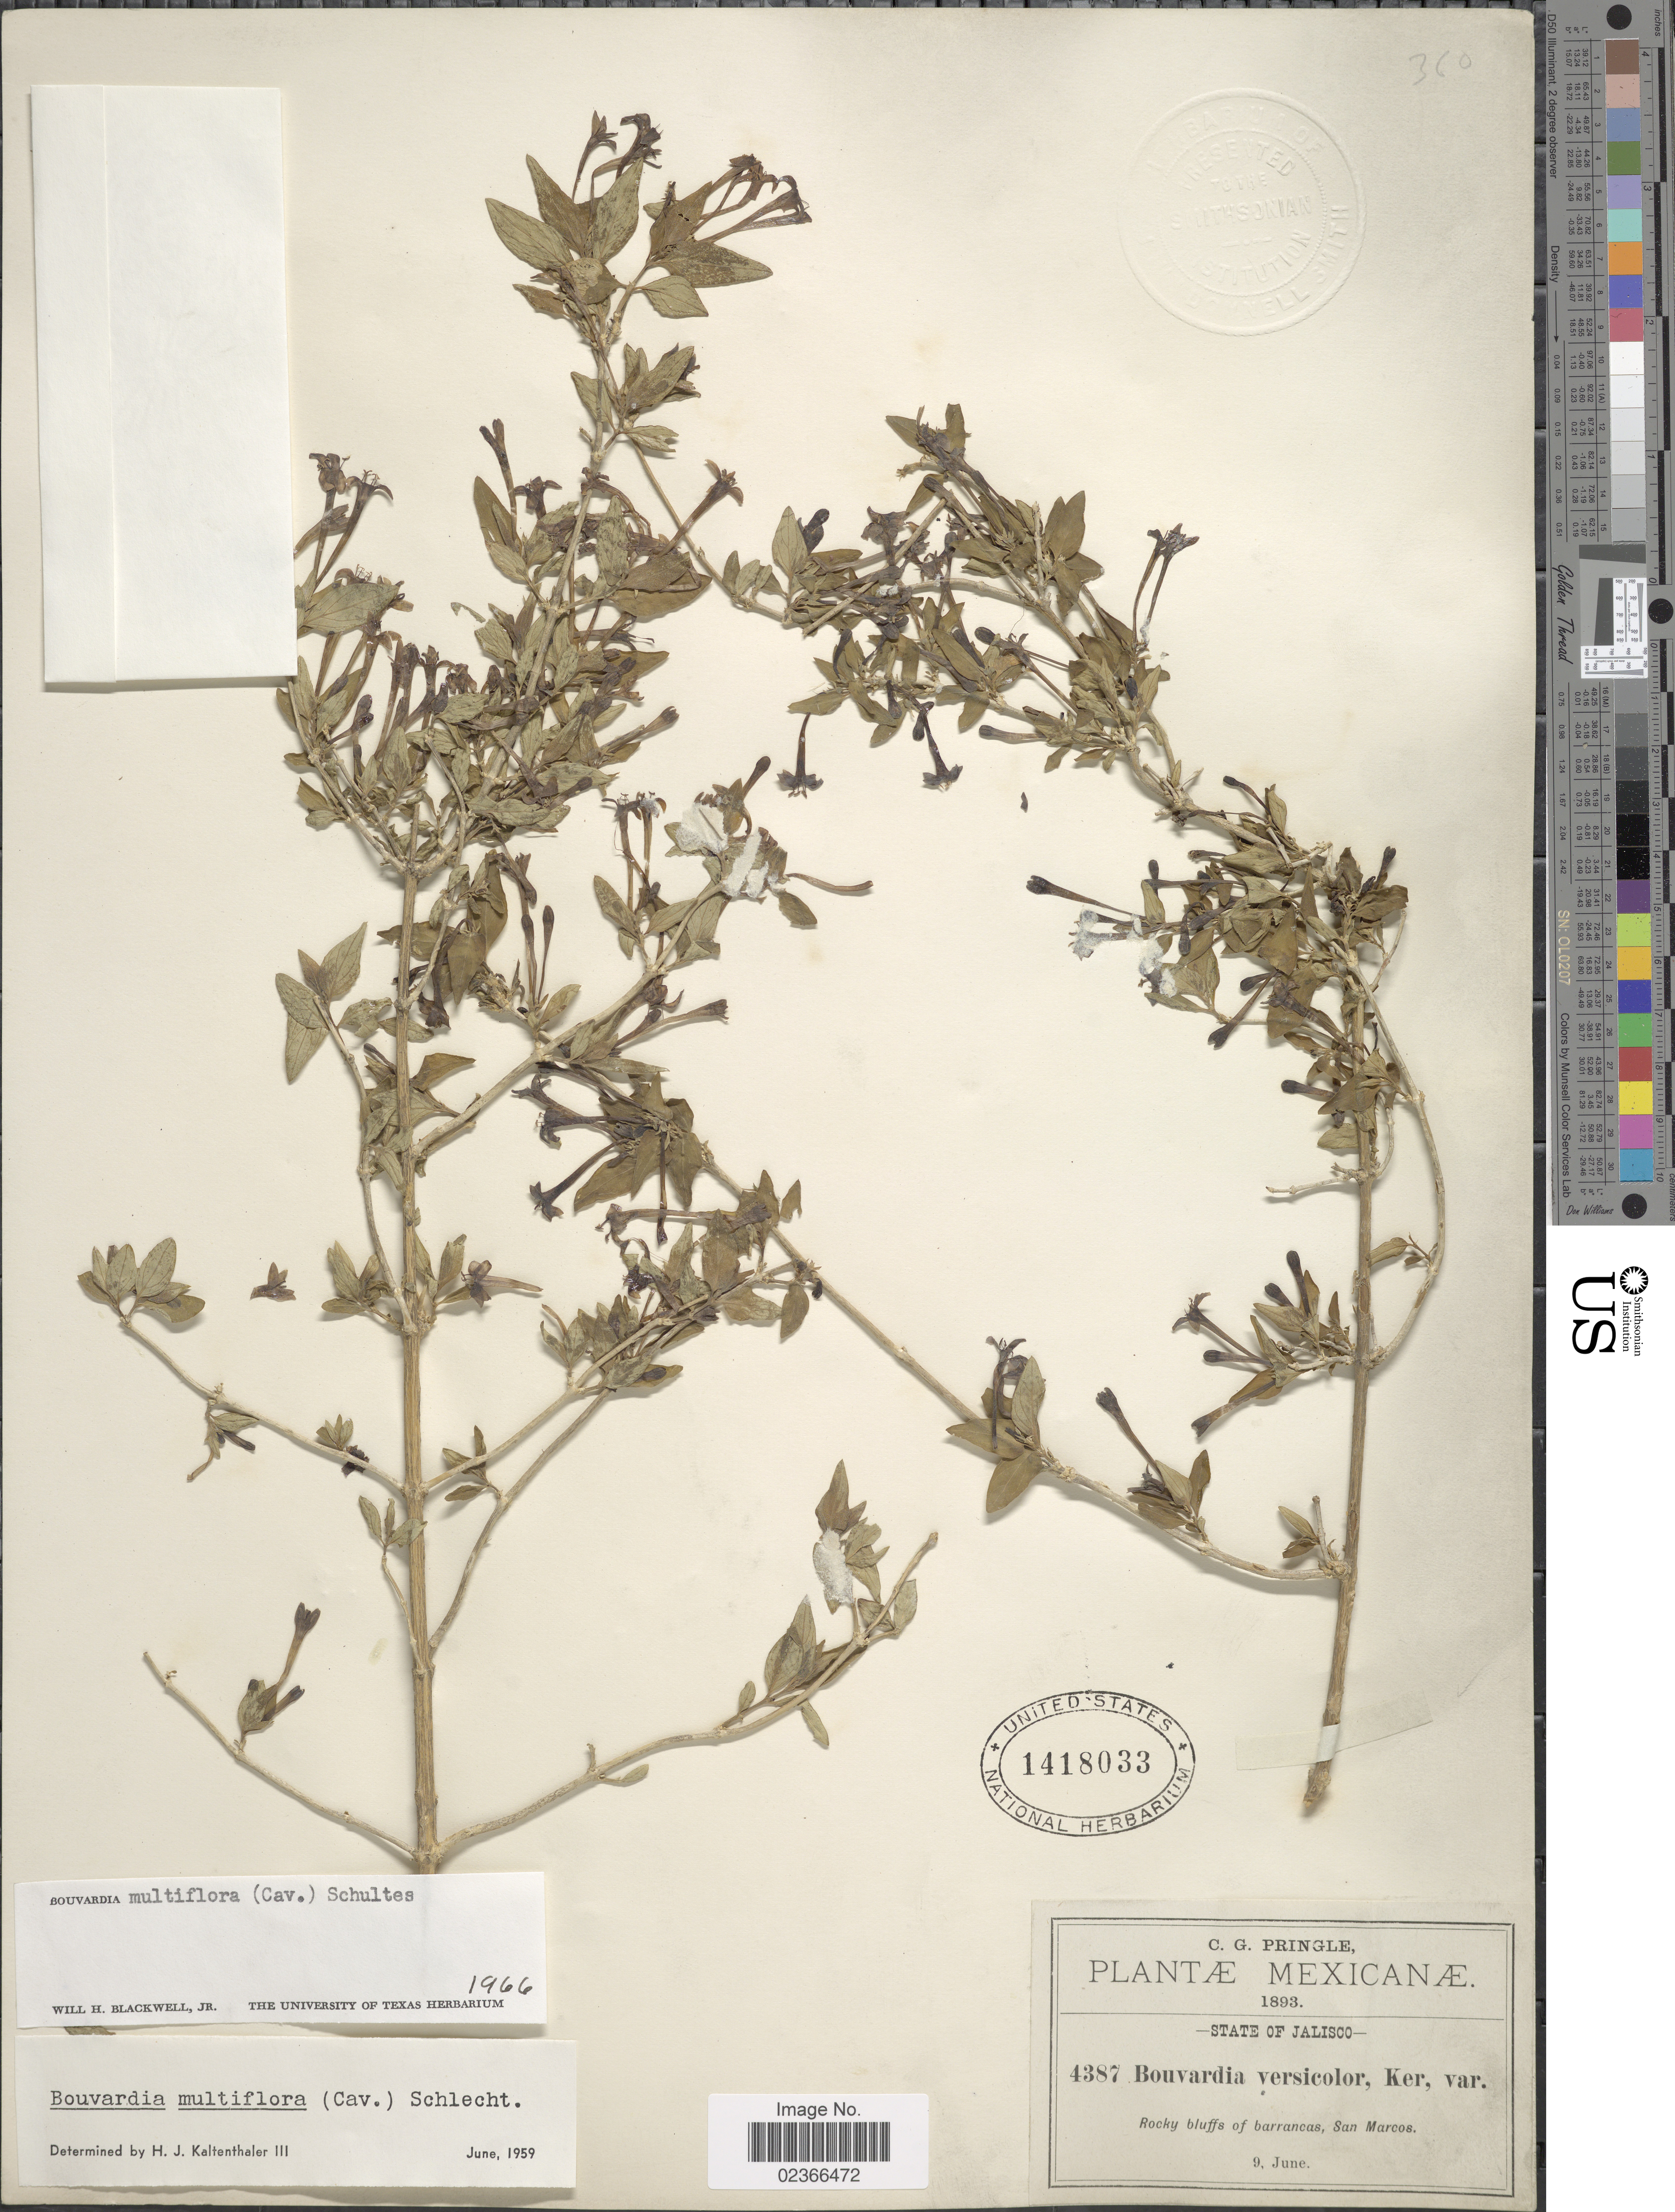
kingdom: Plantae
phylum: Tracheophyta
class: Magnoliopsida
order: Gentianales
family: Rubiaceae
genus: Bouvardia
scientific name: Bouvardia multiflora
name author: (Cav.) Schult.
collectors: C. G. Pringle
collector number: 4387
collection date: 1893-06-09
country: Mexico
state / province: Jalisco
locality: Rocky bluffs of barrancas, San Marcos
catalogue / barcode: US 1418033